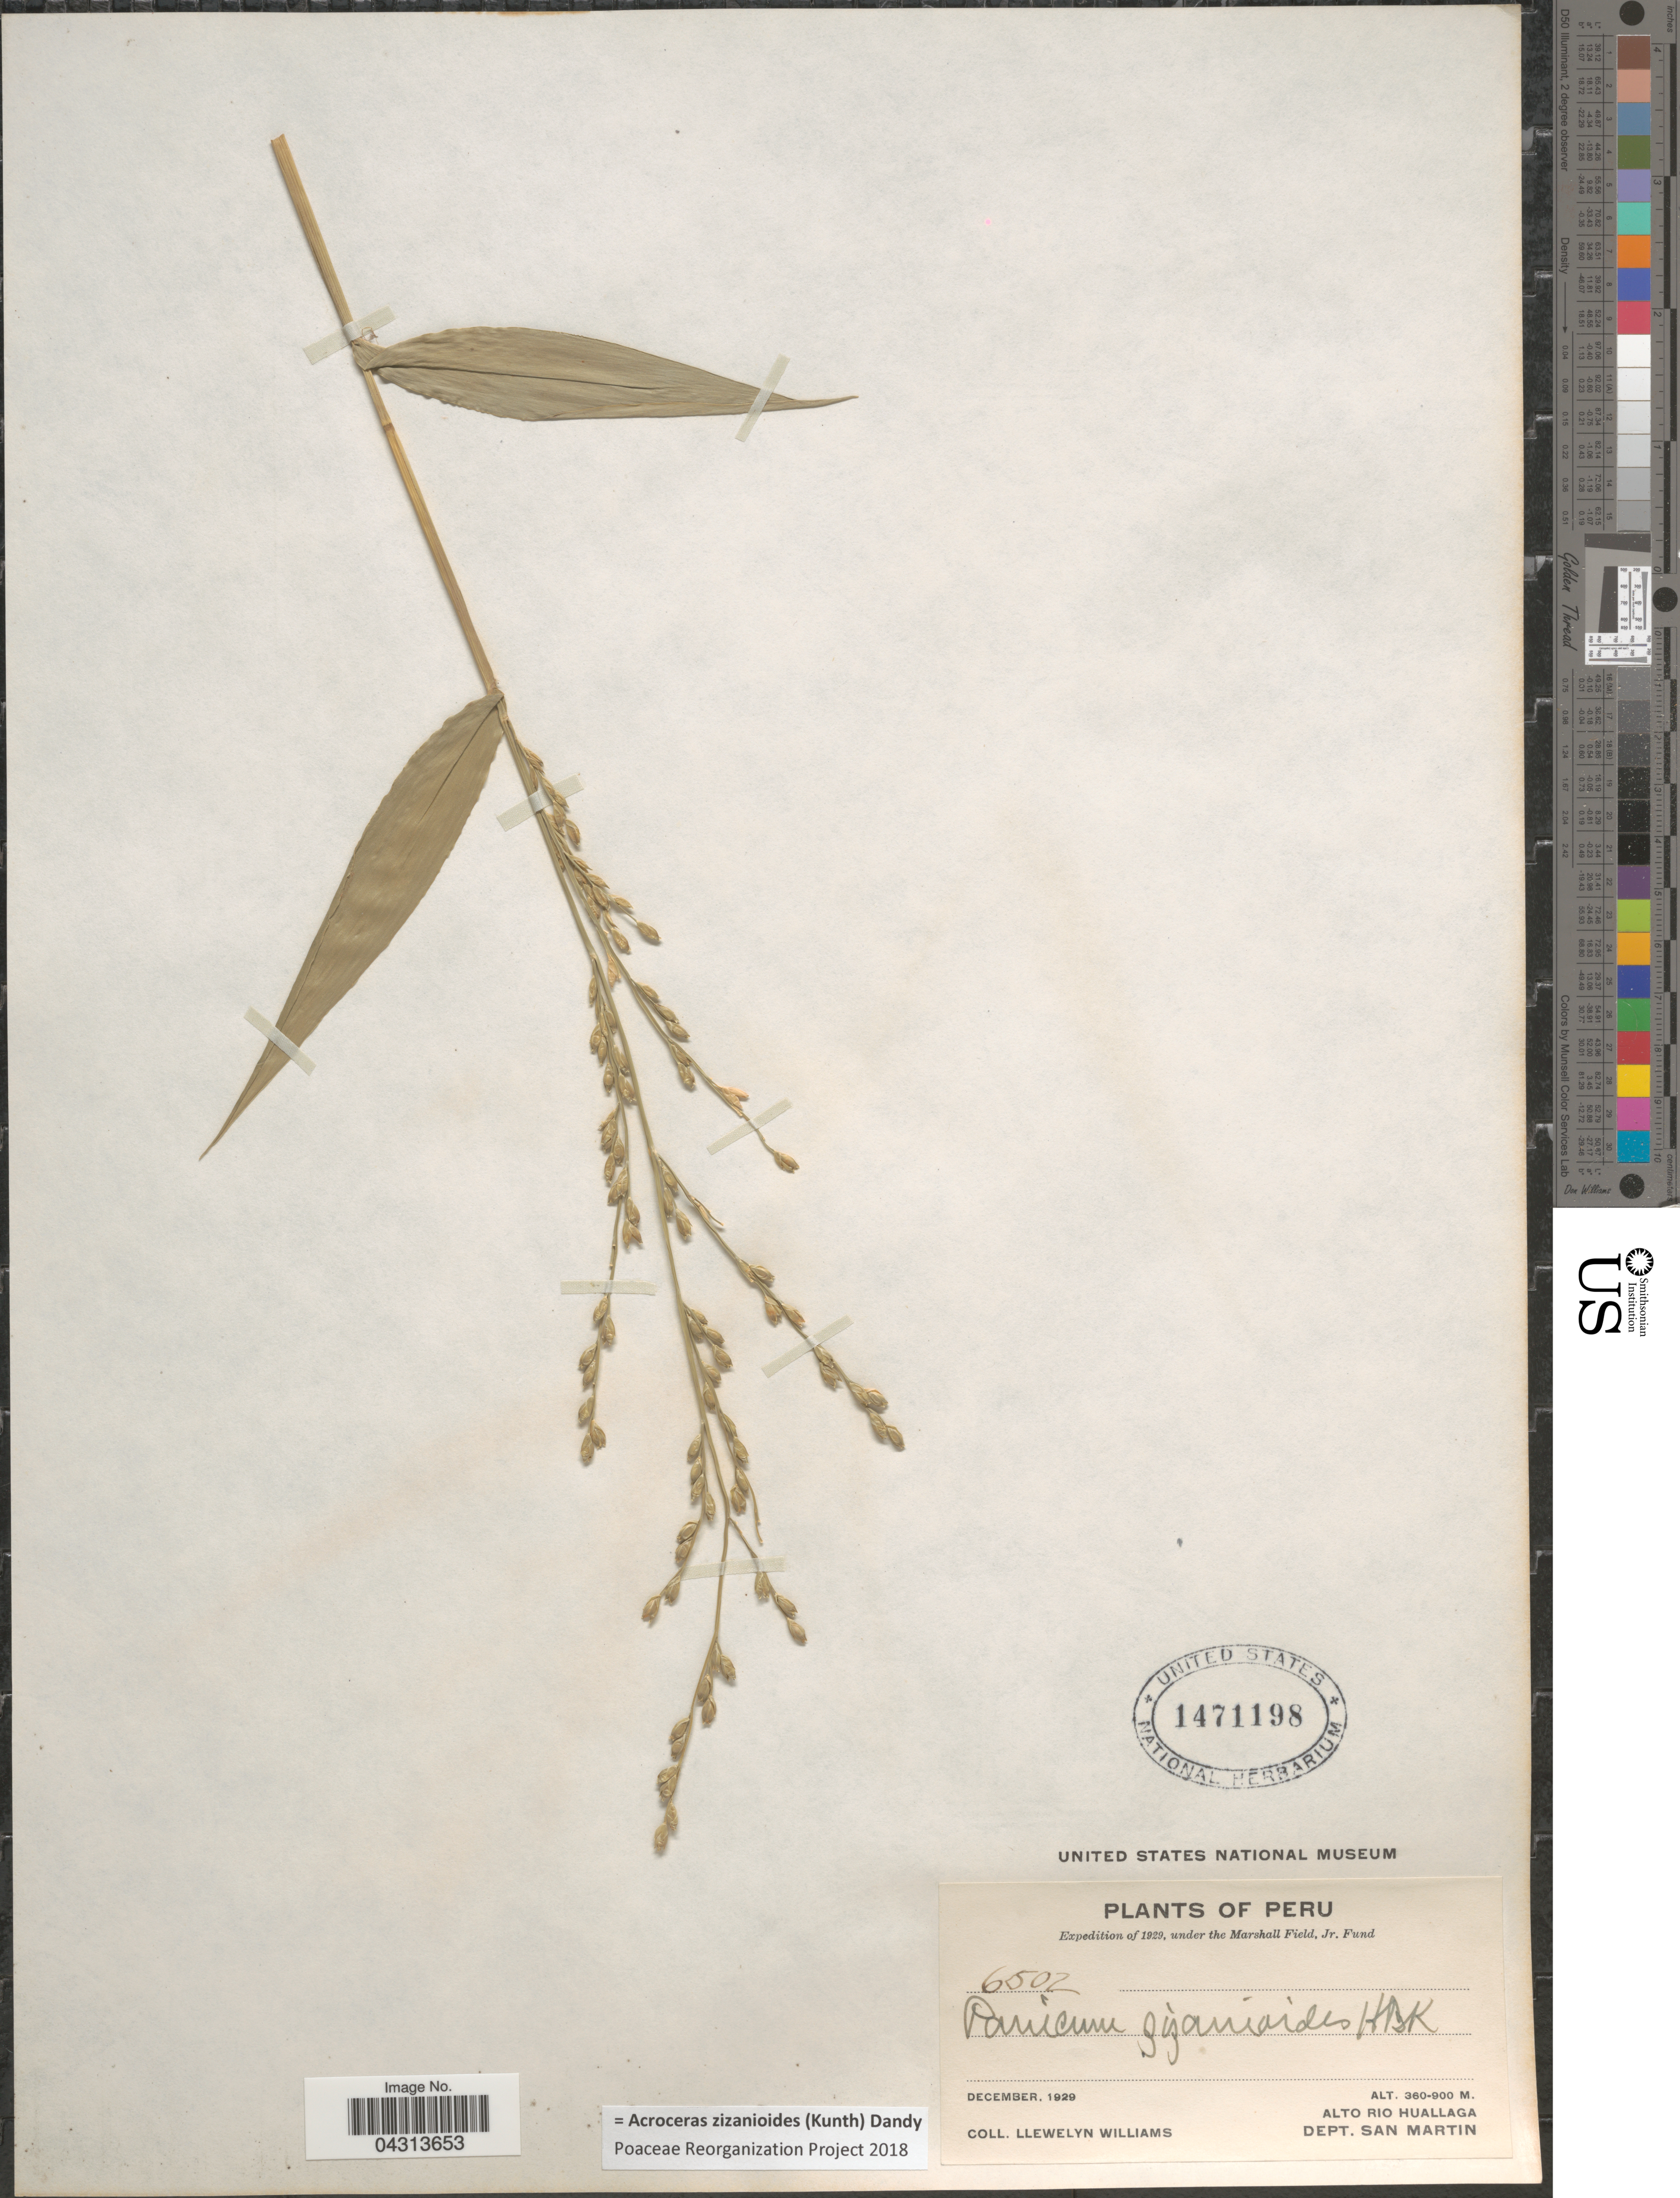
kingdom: Plantae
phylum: Tracheophyta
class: Liliopsida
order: Poales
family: Poaceae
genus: Acroceras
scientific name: Acroceras zizanioides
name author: (Kunth) Dandy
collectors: Ll. Williams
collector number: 6502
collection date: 1929-12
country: Peru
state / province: San Martín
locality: Expedition of 1929. [unsure placement] Alto Rio Huallaga. Dept. San Martin.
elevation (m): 360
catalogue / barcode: US 1471198